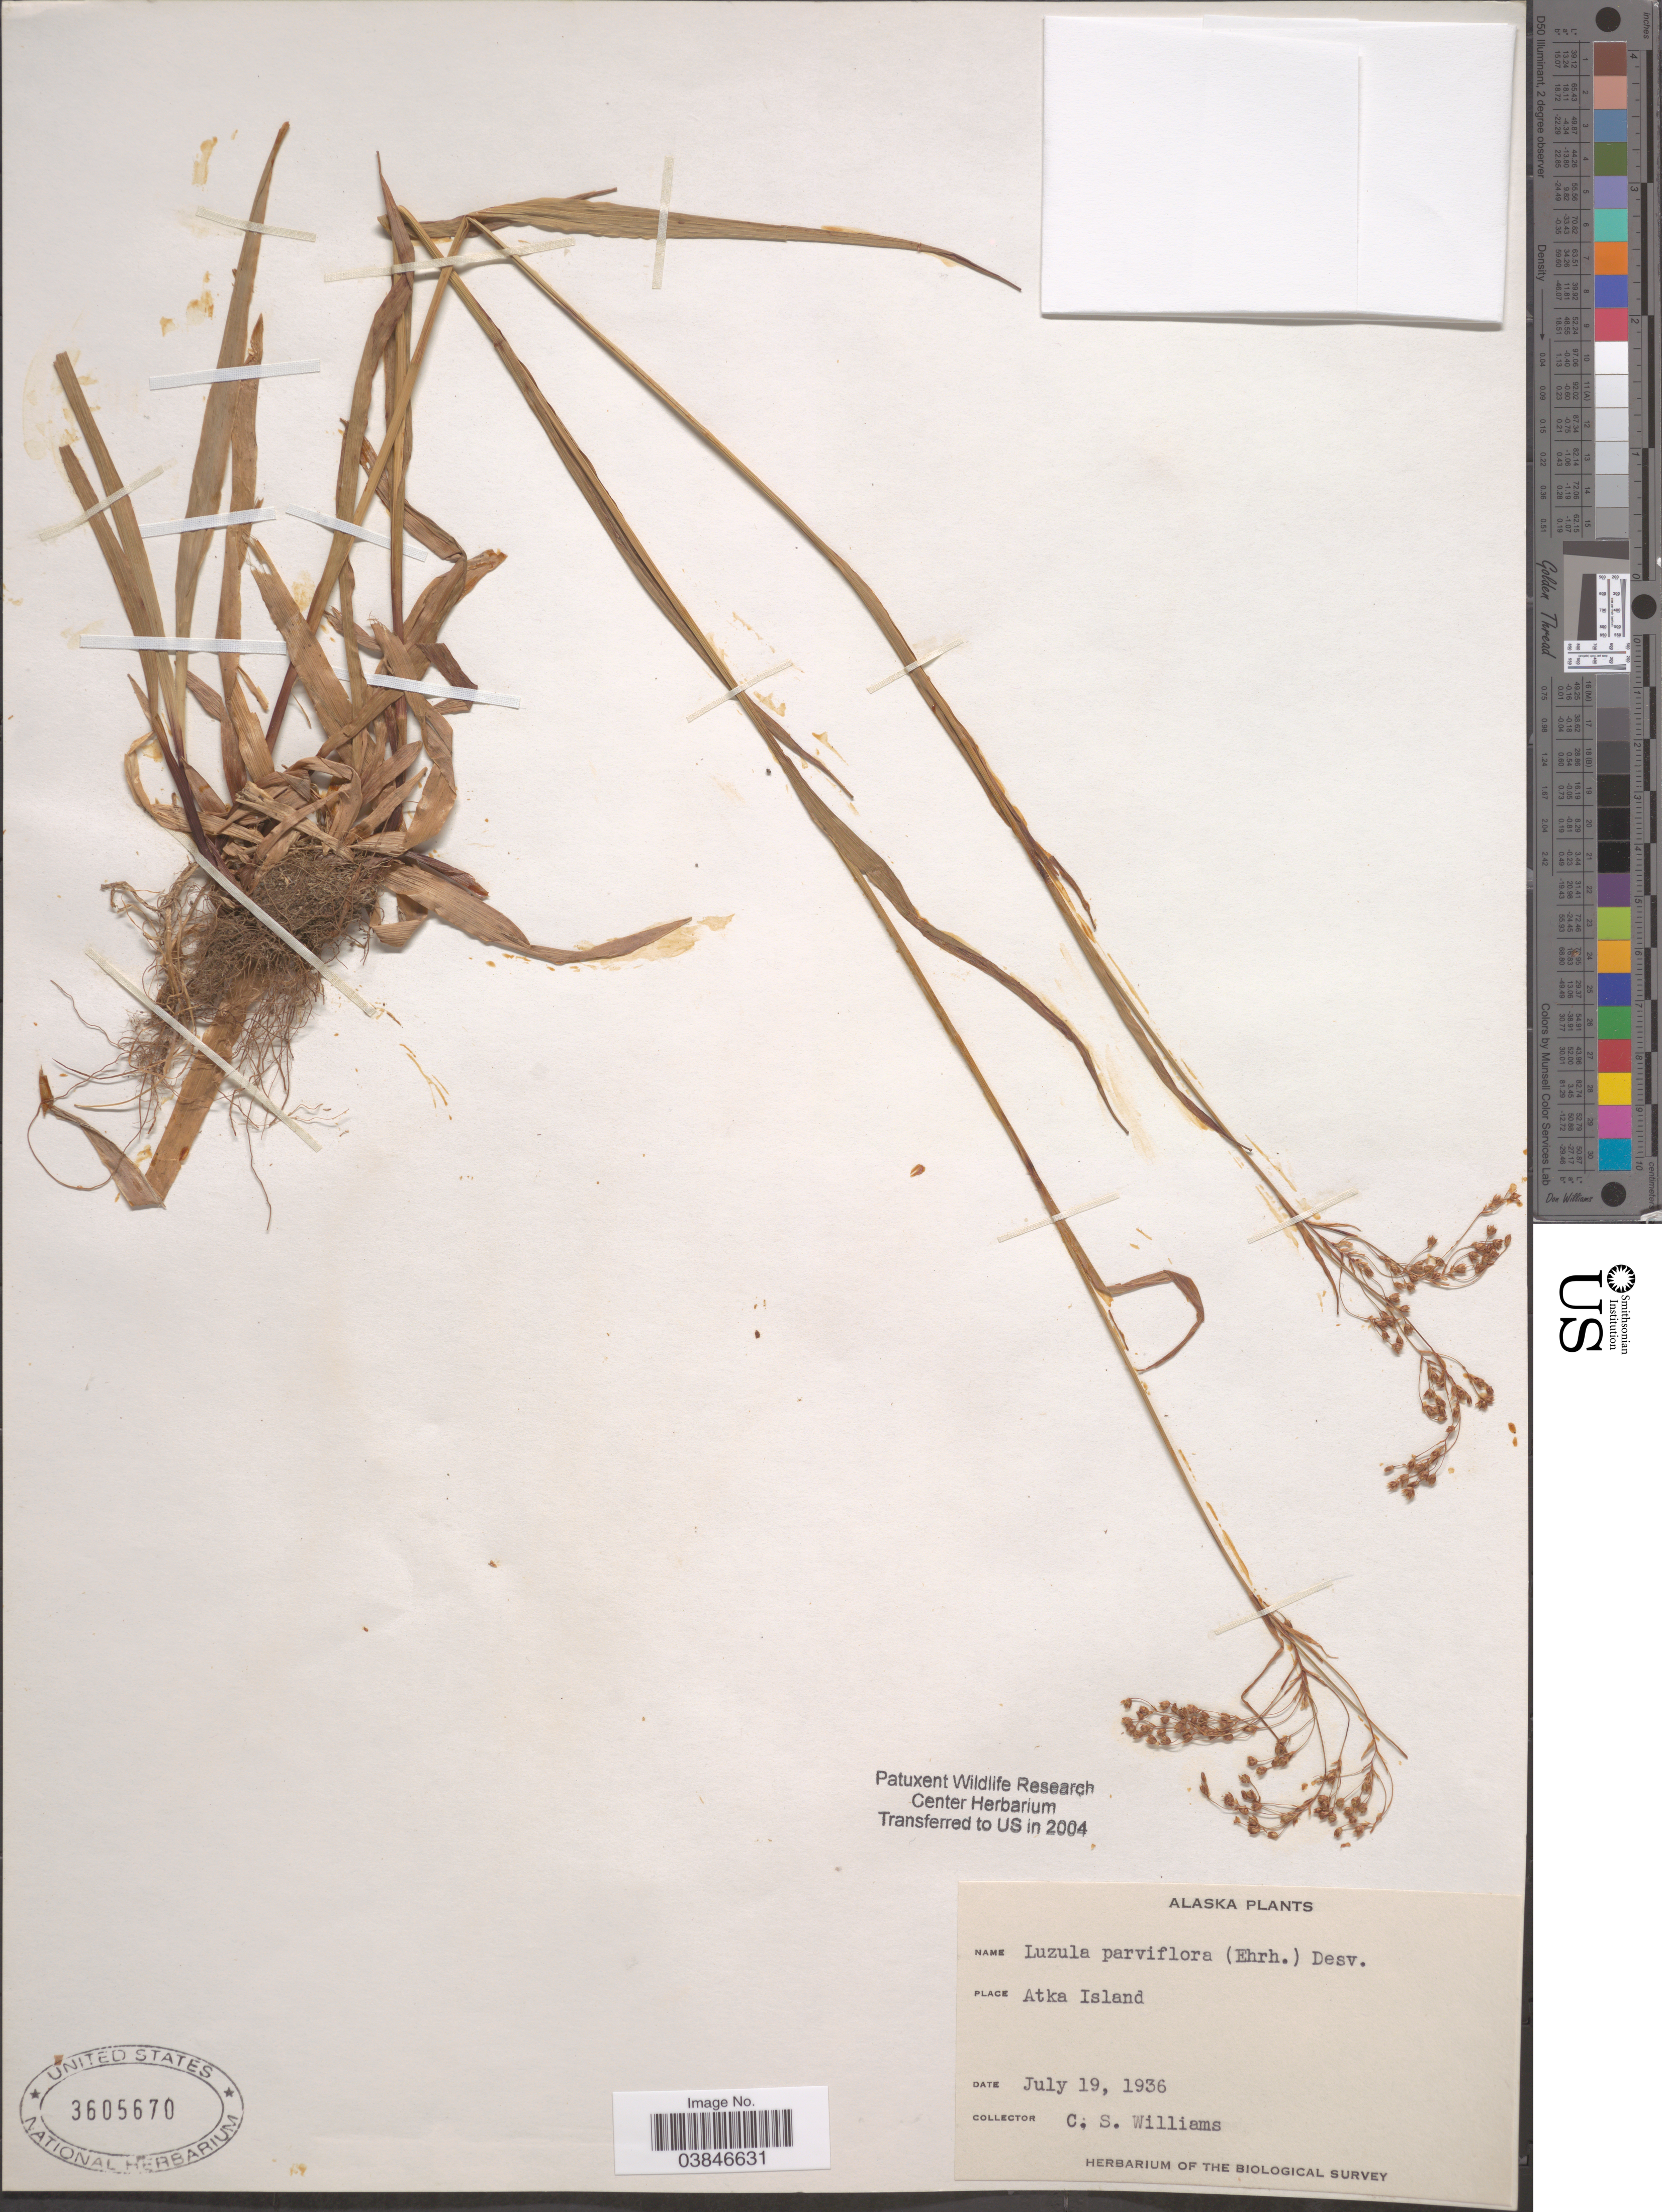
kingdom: Plantae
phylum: Tracheophyta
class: Liliopsida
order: Poales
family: Juncaceae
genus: Luzula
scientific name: Luzula parviflora subsp. parviflora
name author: (Ehrh.) Desv.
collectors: C. Williams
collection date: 1936-07-19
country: United States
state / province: Alaska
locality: Atka Island.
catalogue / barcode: US 3605670